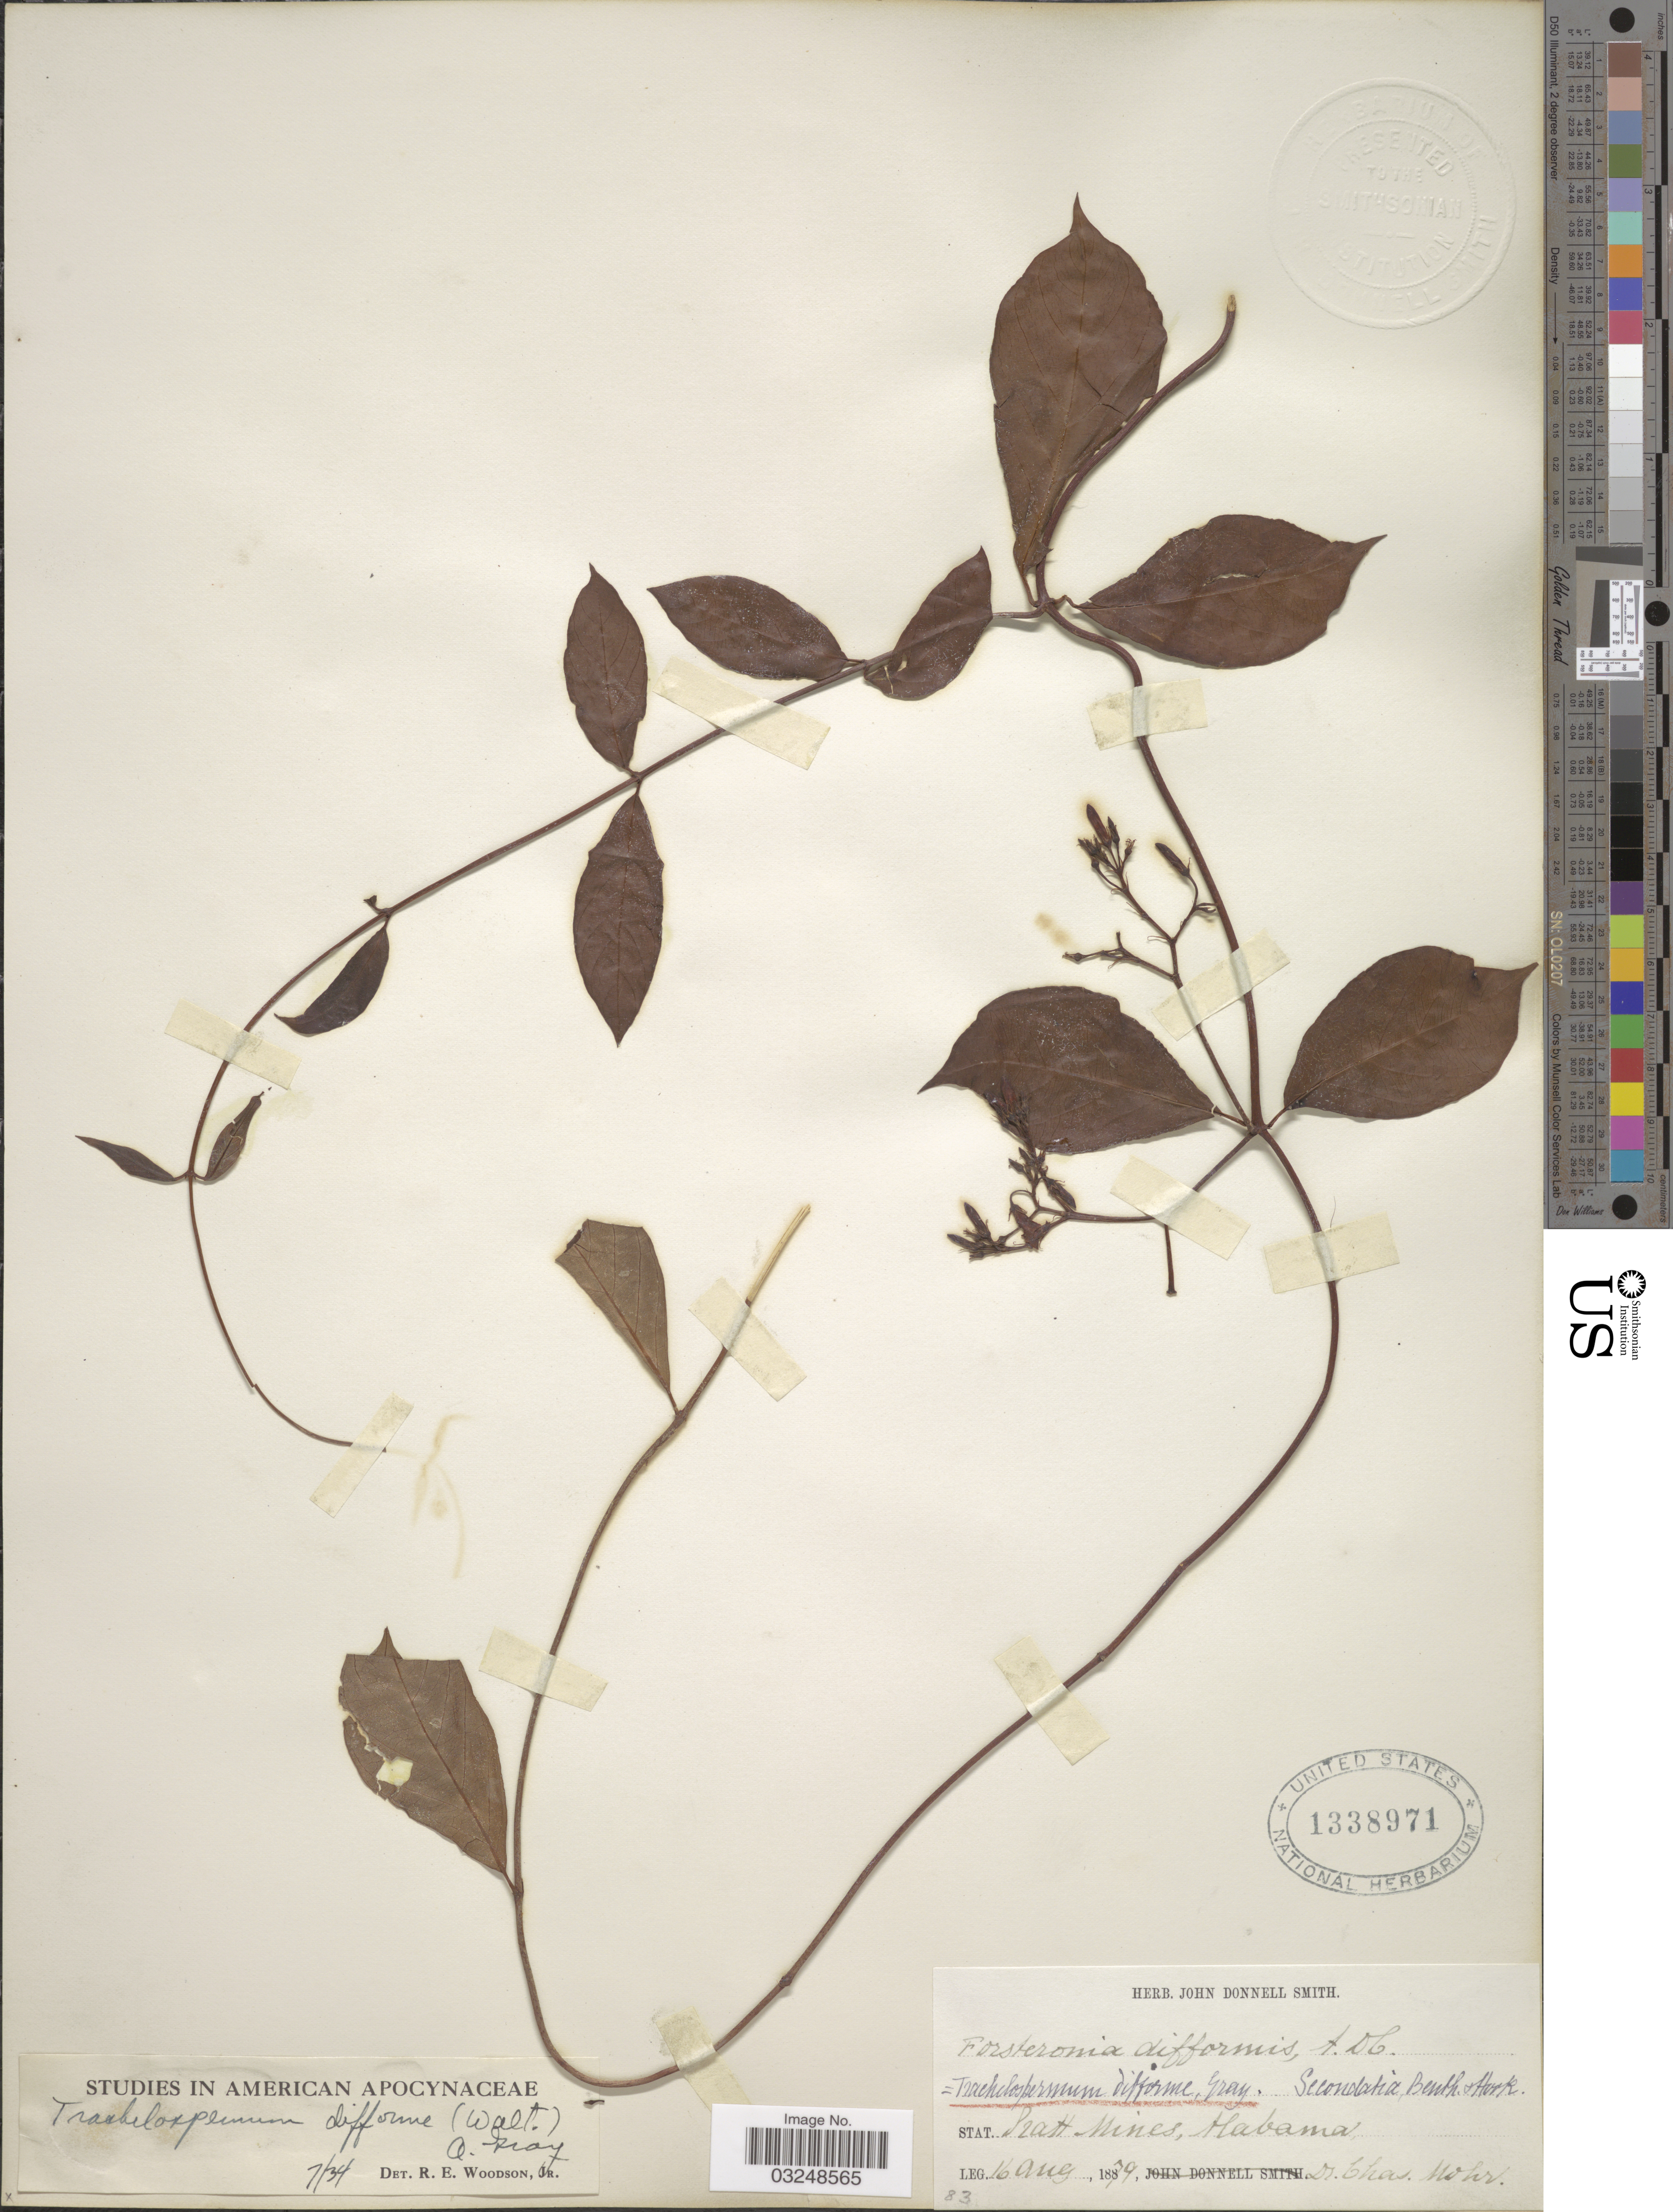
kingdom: Plantae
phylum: Tracheophyta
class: Magnoliopsida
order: Gentianales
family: Apocynaceae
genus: Trachelospermum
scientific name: Trachelospermum difforme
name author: (Walter) A. Gray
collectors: Mohr, C. T. (herbarium)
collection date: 1879-08-16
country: United States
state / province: Alabama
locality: Stat. Pratt Mines, Alabama.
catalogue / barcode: US 1338971